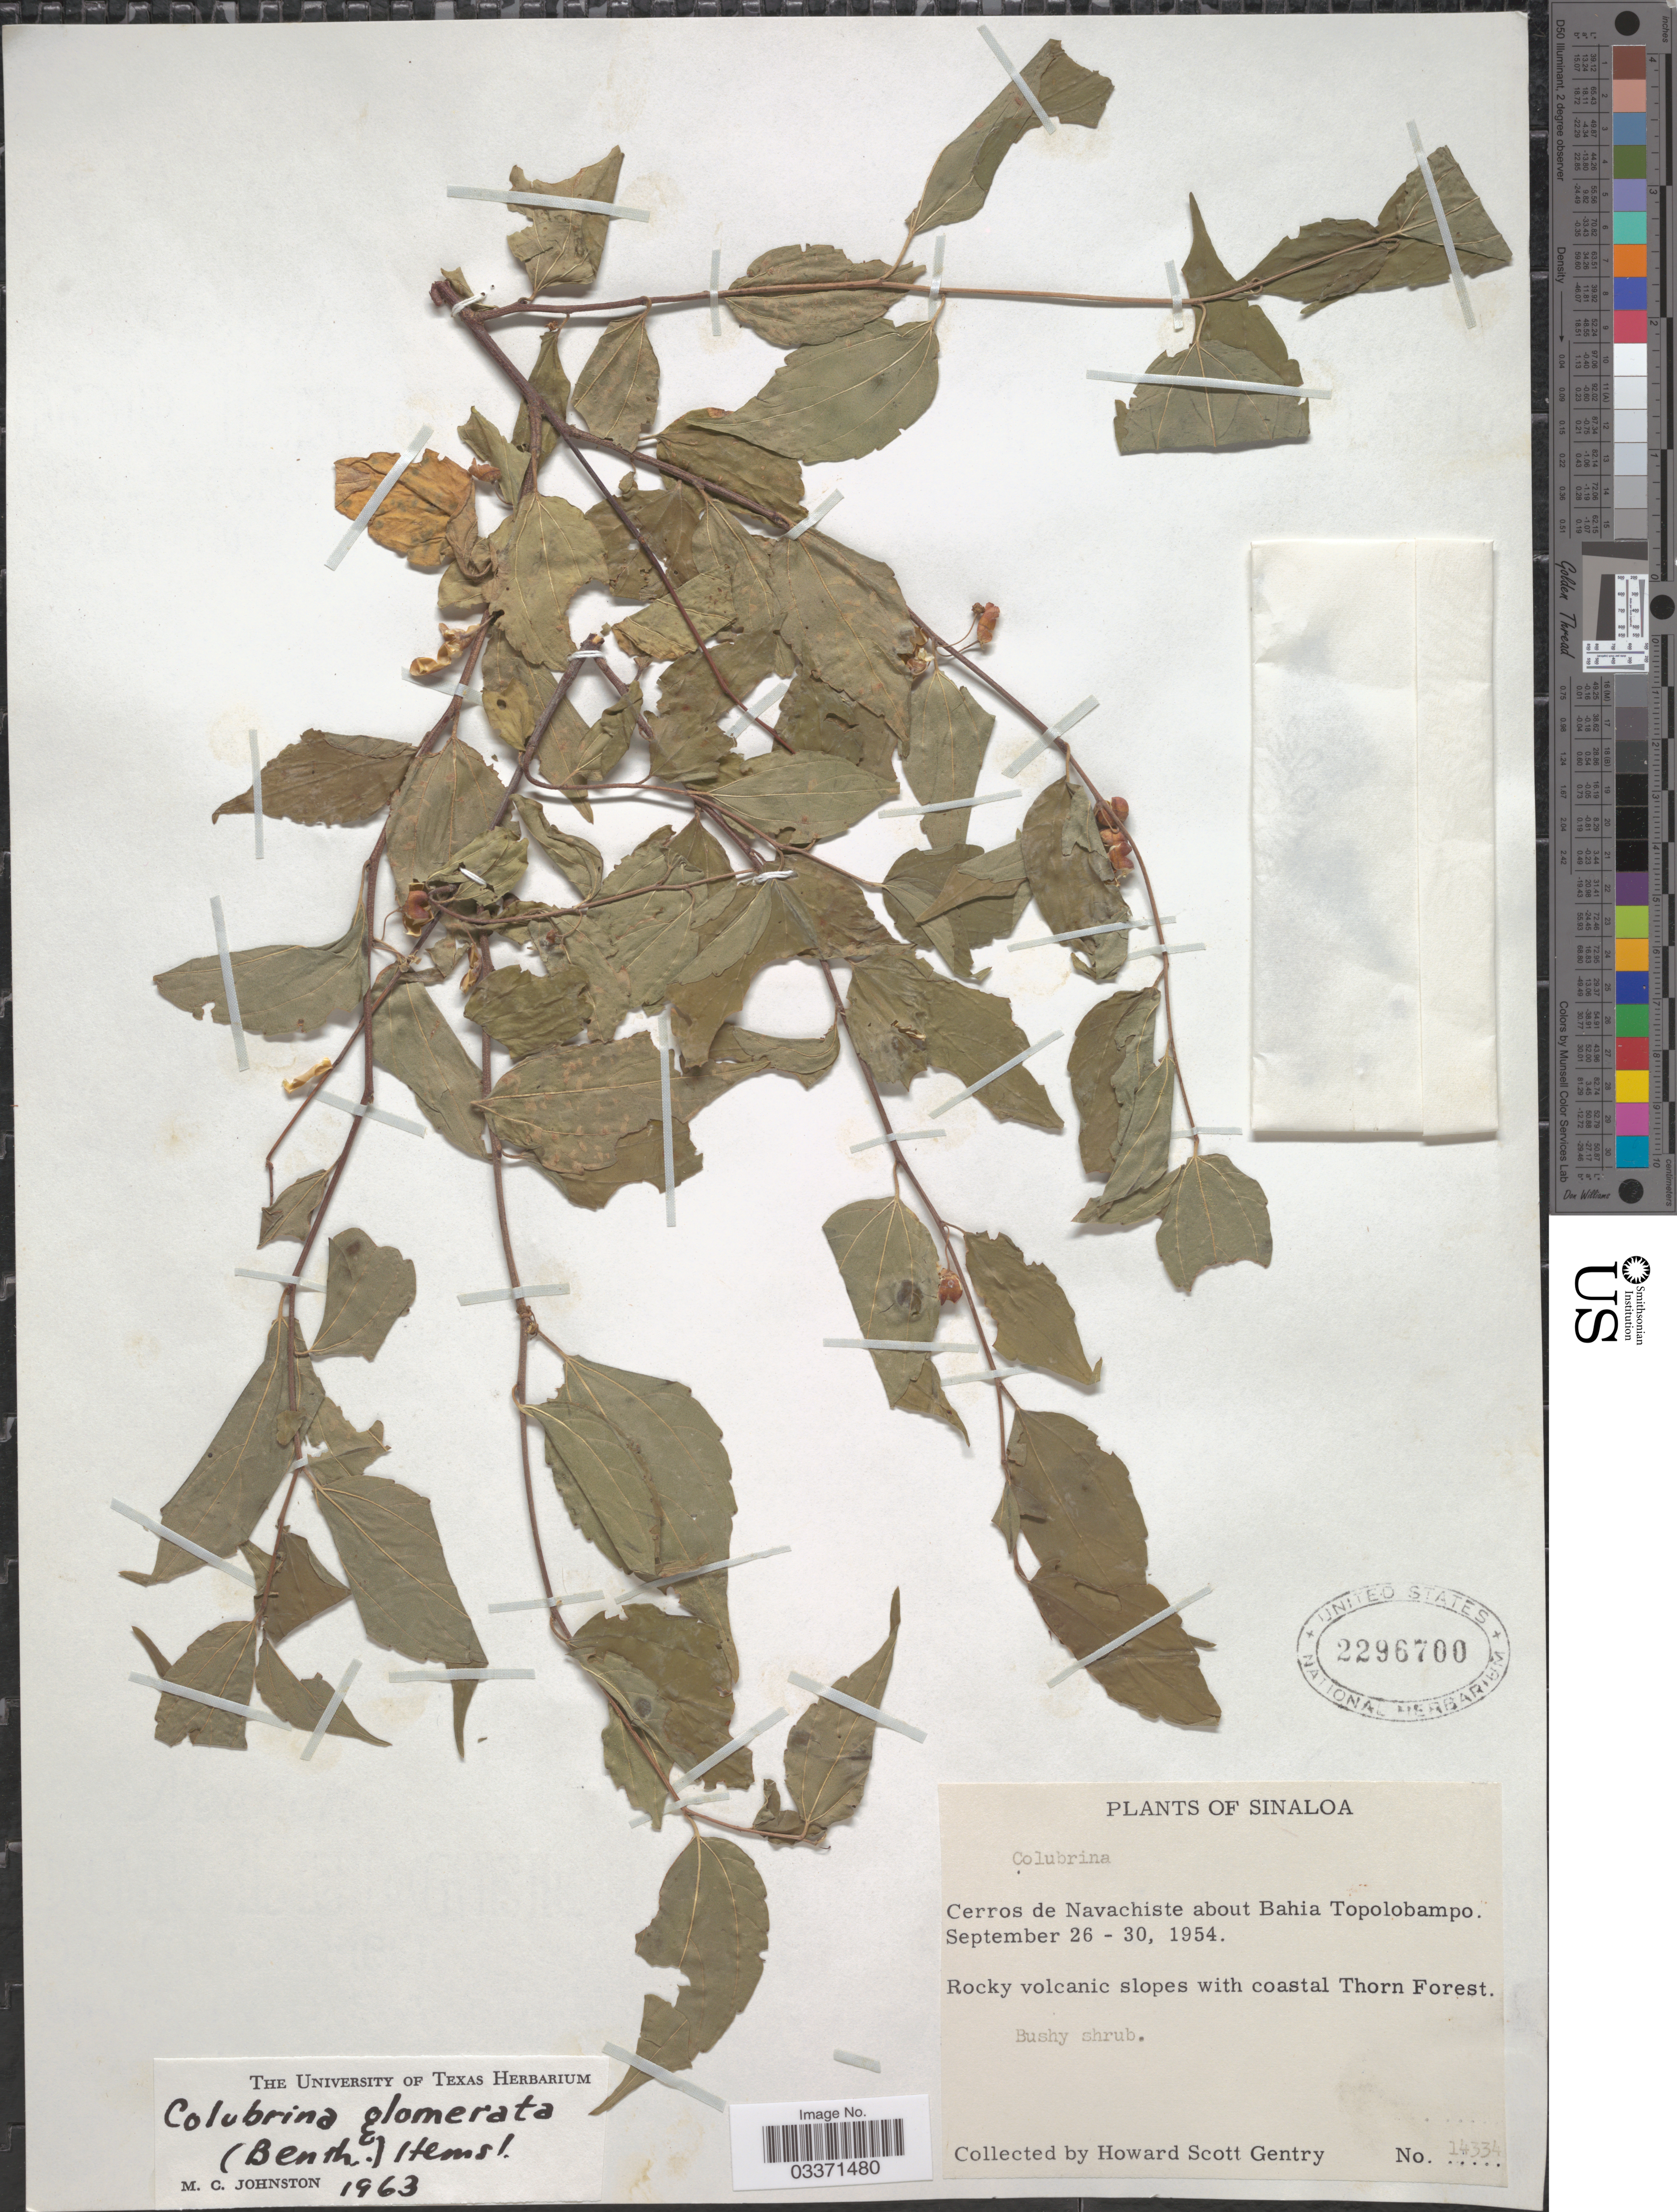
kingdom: Plantae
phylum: Tracheophyta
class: Magnoliopsida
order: Rosales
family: Rhamnaceae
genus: Colubrina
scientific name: Colubrina glabra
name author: S. Watson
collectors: H. S. Gentry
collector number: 14334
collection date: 1954-09-26/1954-09-30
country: Mexico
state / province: Sinaloa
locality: Cerros de Navachiste about Bahia Topolobampo. Rocky volcanic slopes with coastal Thorn Forest.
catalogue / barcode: US 2296700